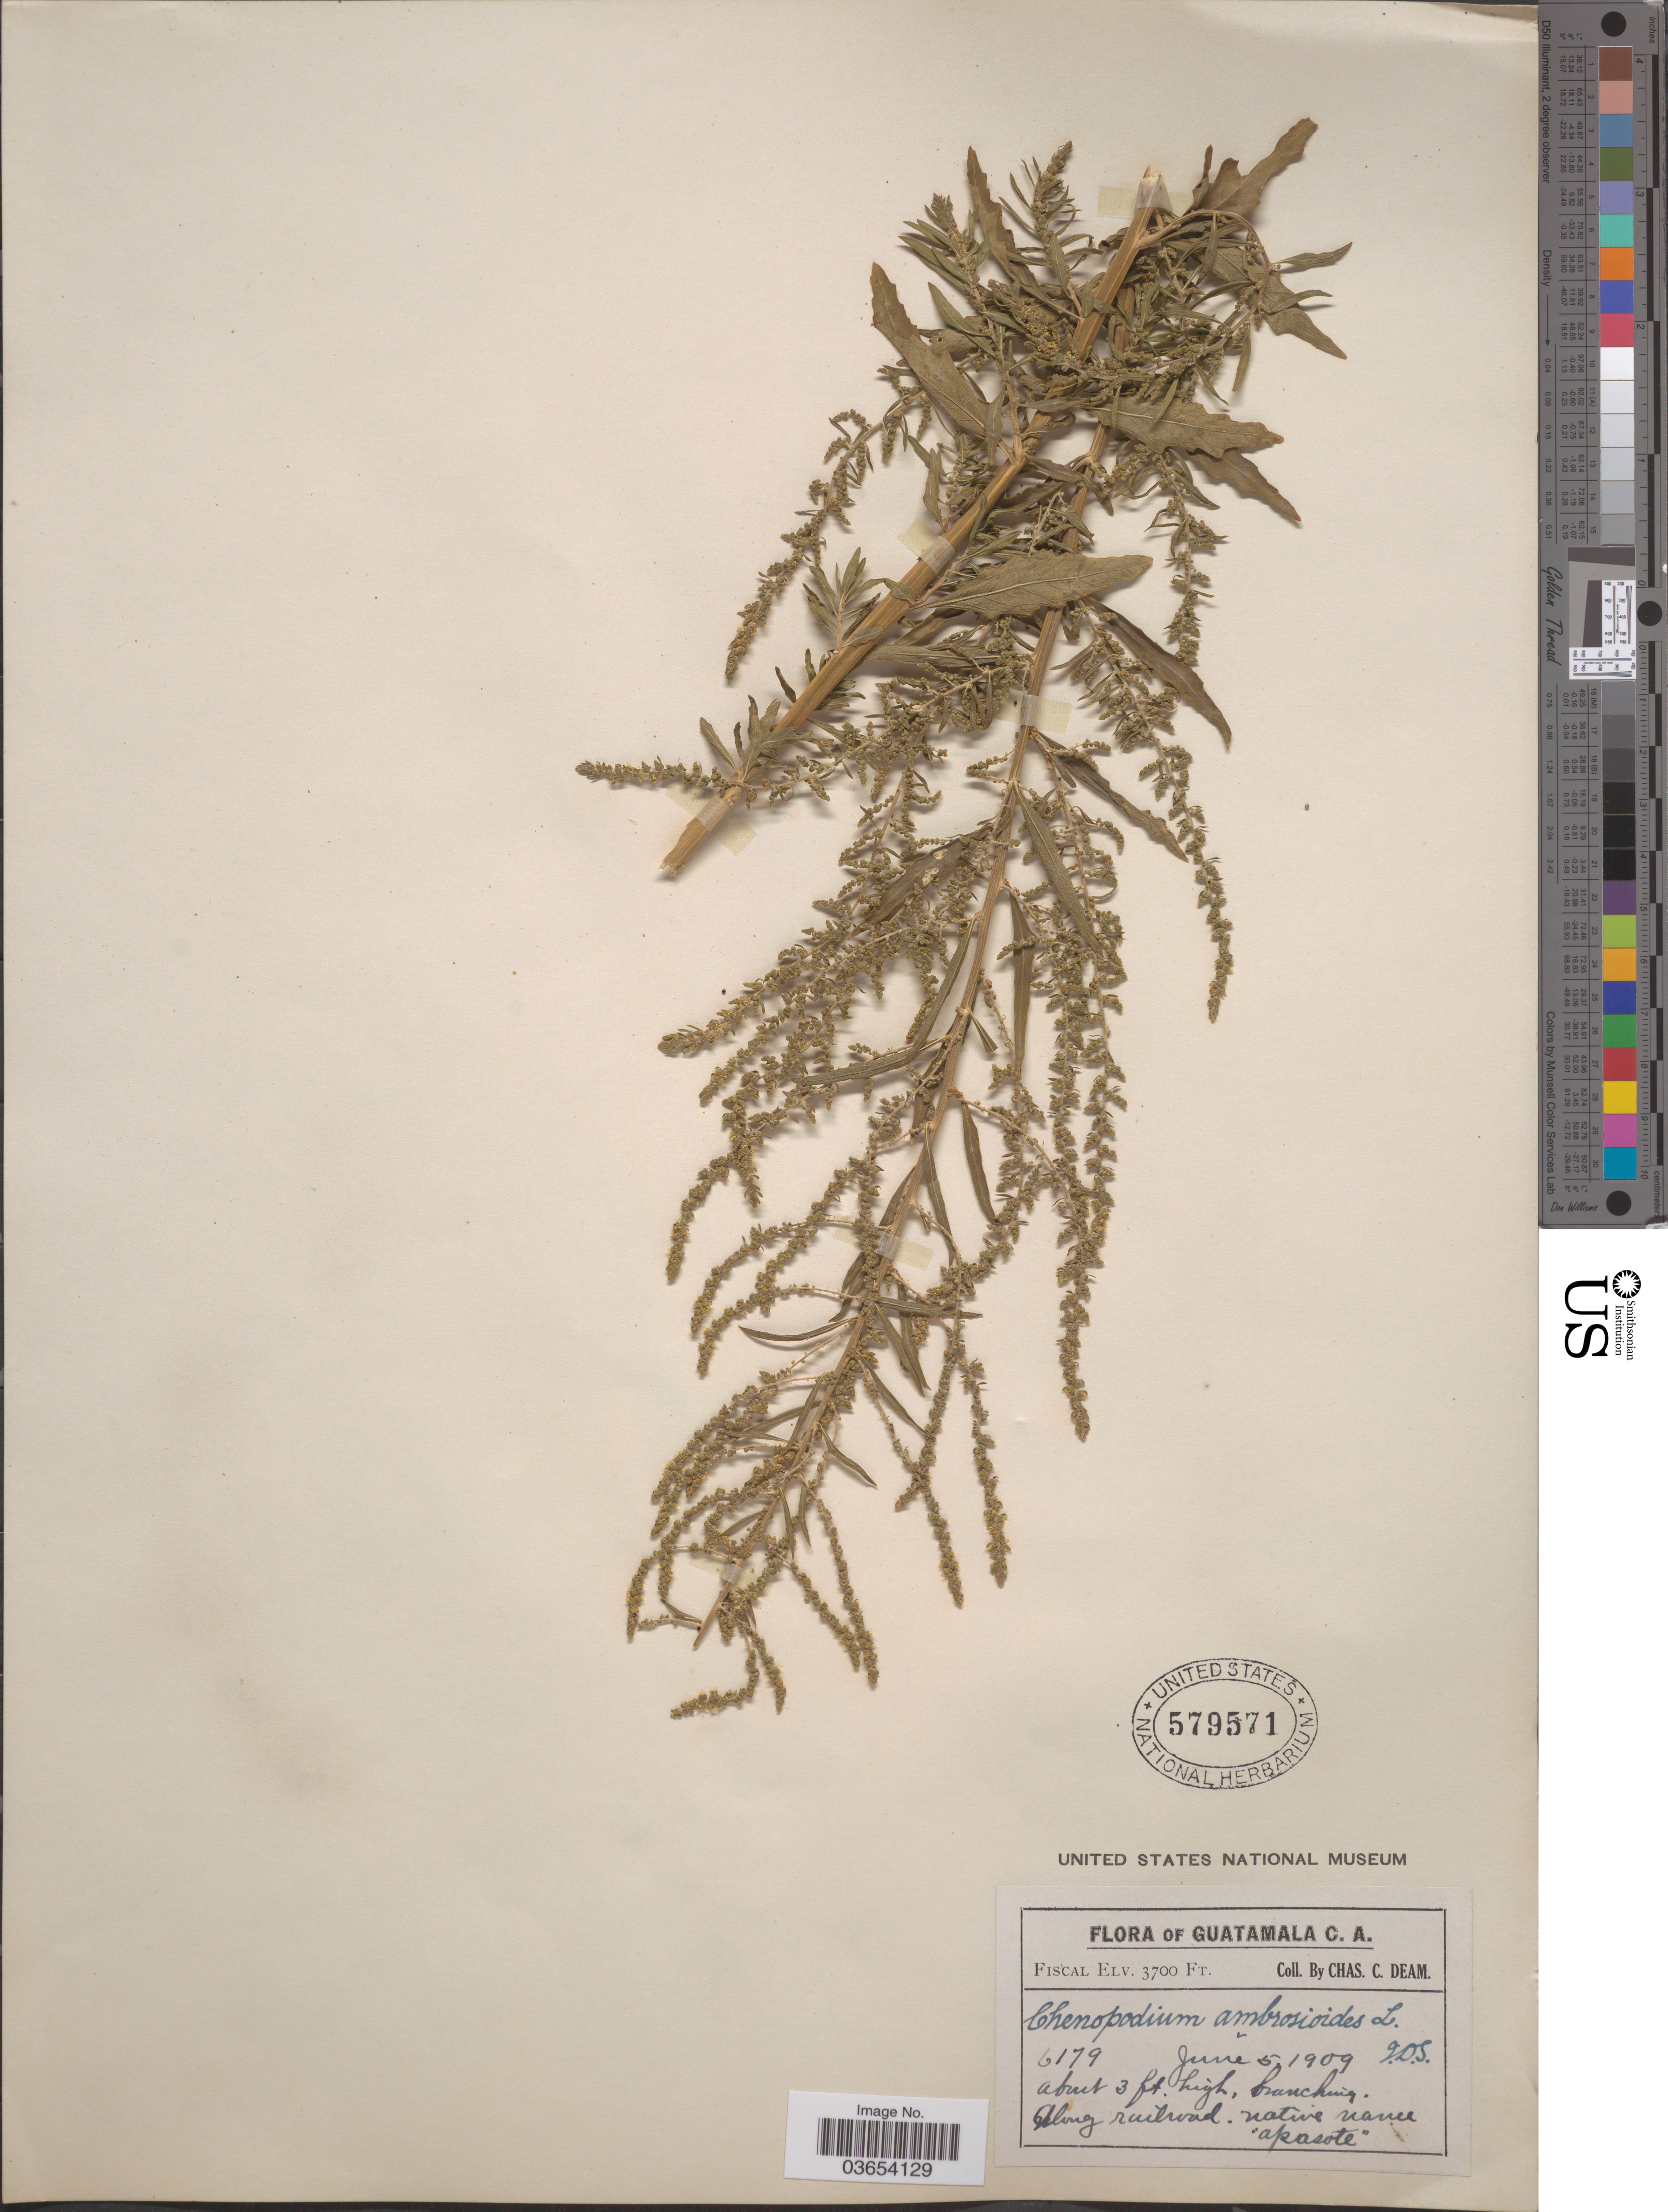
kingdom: Plantae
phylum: Tracheophyta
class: Magnoliopsida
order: Caryophyllales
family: Amaranthaceae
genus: Chenopodium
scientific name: Chenopodium ambrosioides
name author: L.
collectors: C. C. Deam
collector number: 6179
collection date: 1909-06-05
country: Guatemala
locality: Along railroad.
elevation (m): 1128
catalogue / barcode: US 579571